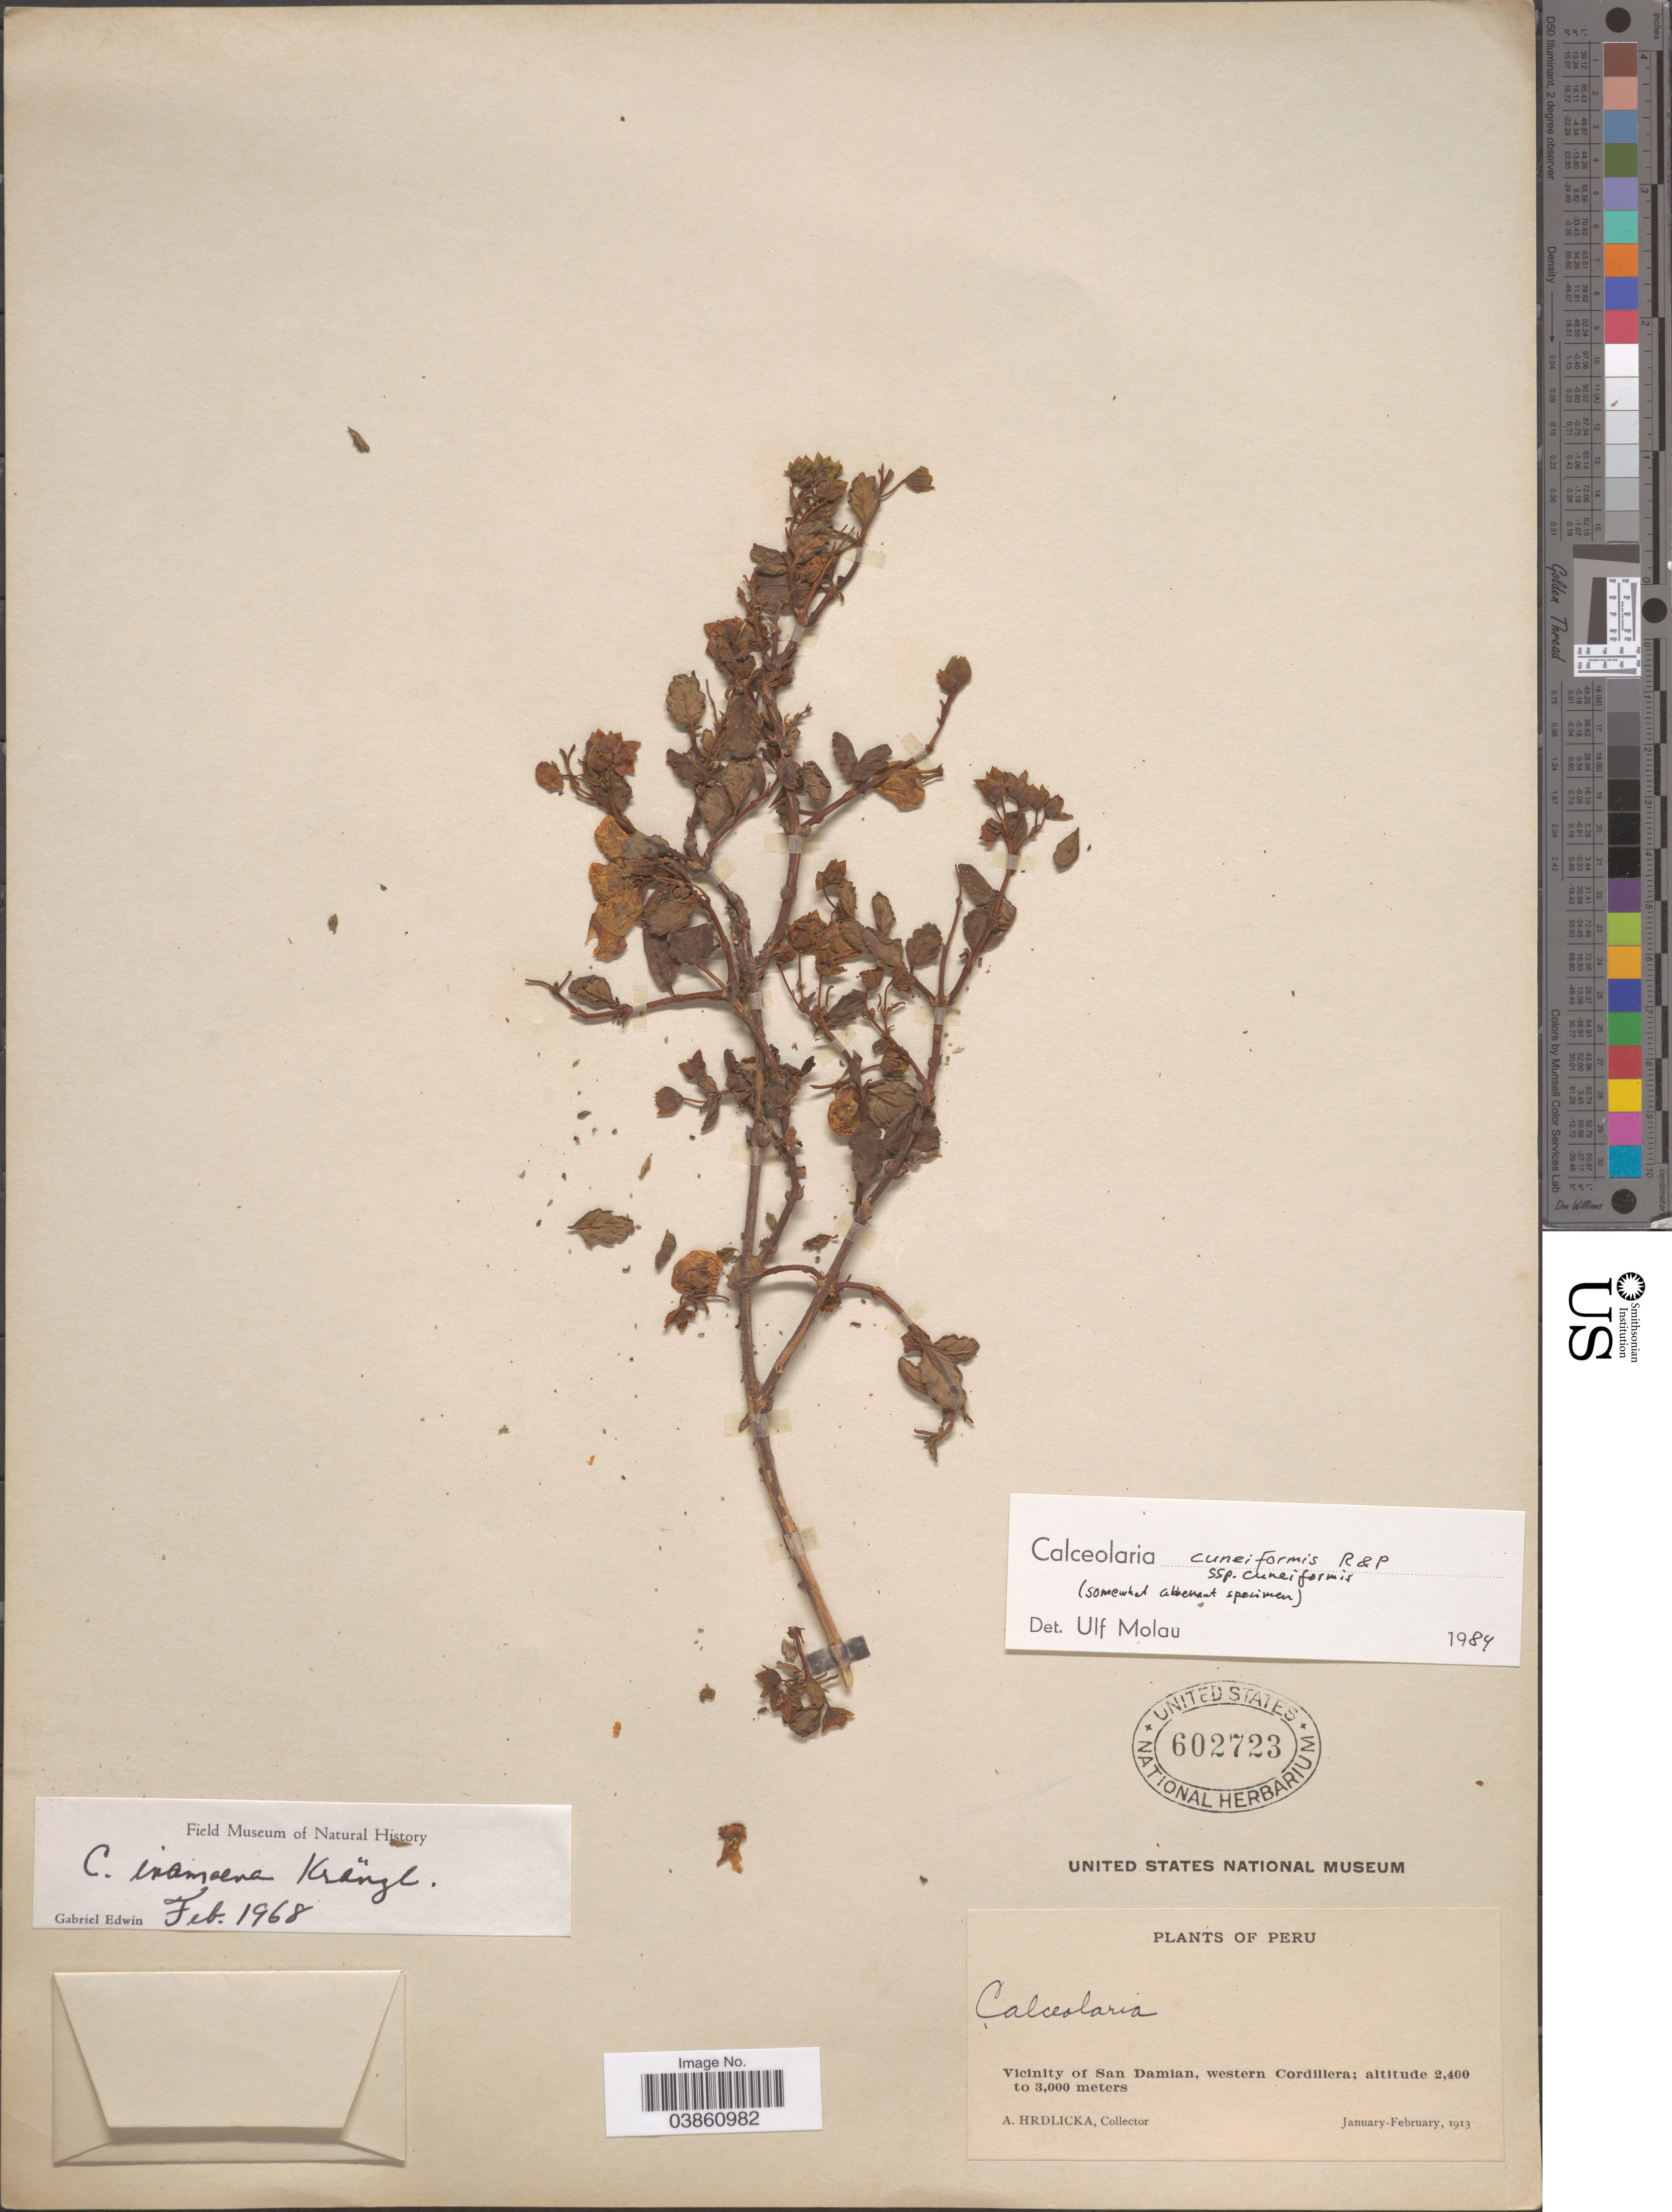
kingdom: Plantae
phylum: Tracheophyta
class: Magnoliopsida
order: Lamiales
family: Calceolariaceae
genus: Calceolaria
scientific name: Calceolaria cuneiformis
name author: Ruiz & Pav.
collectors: A. Hrdlicka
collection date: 1913-01/1913-02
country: Peru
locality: Vicinity of San Damian, western Cordillera.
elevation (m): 2400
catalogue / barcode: US 602723